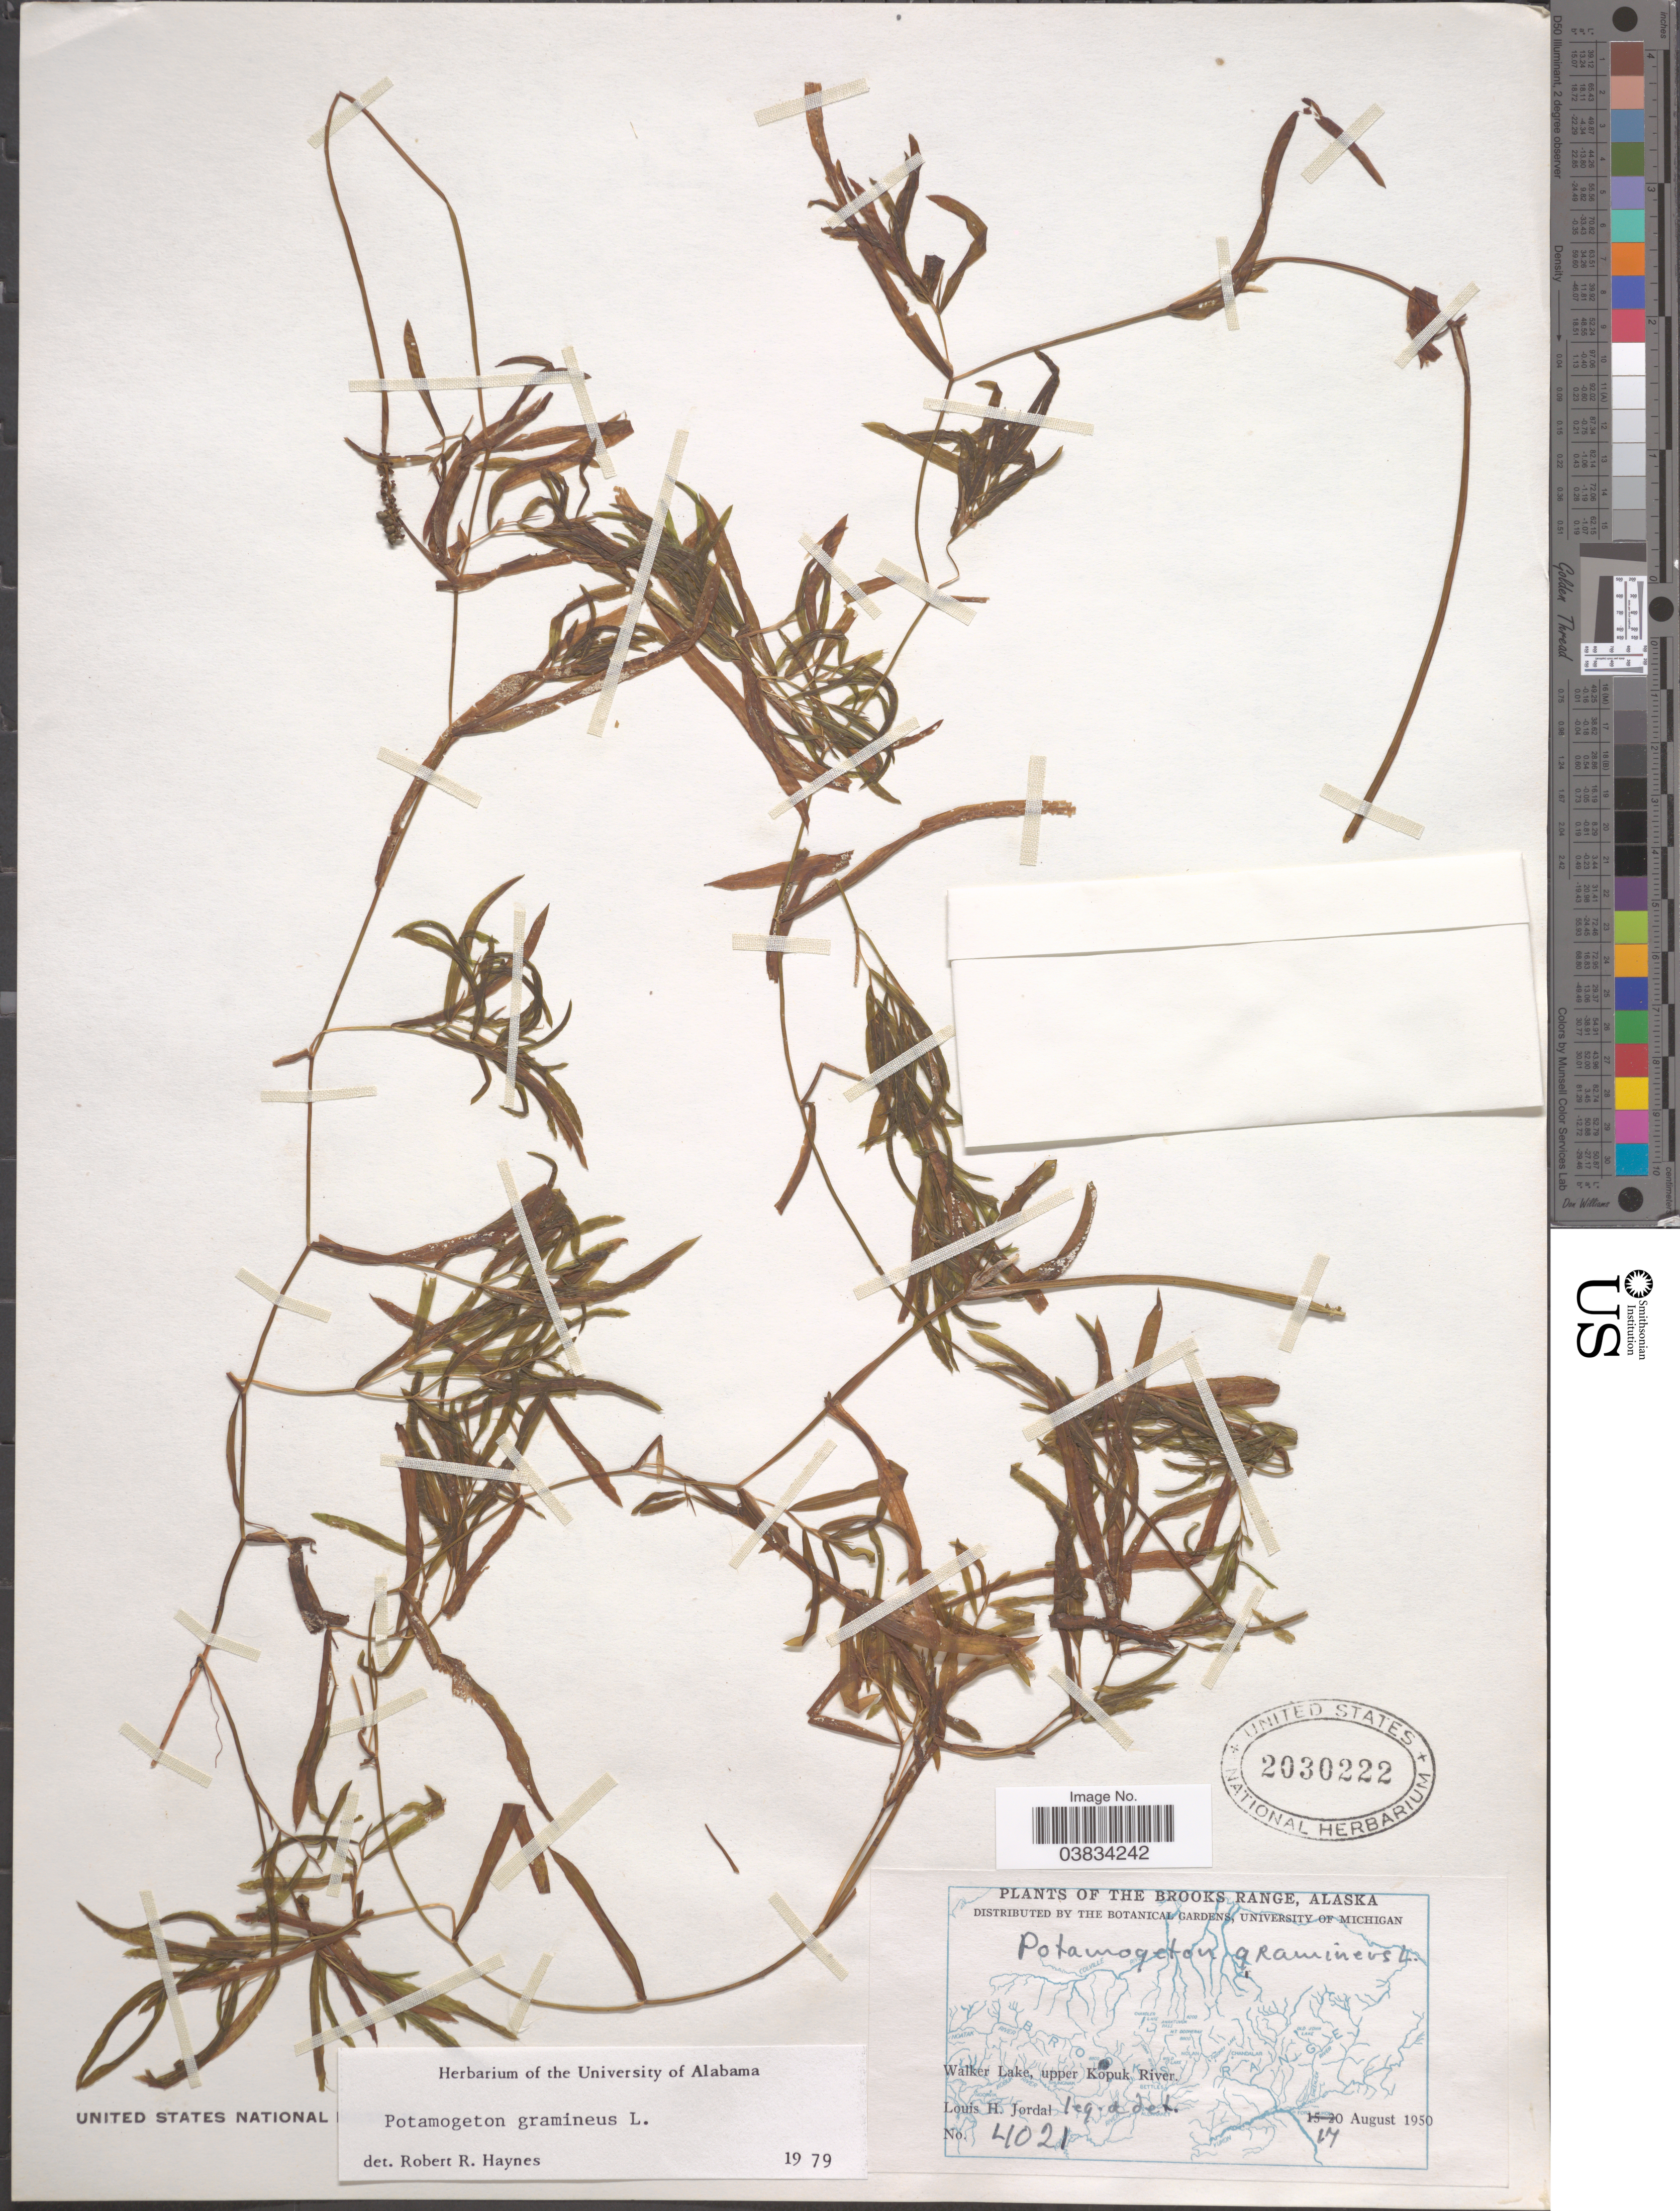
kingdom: Plantae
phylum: Tracheophyta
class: Liliopsida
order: Alismatales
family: Potamogetonaceae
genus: Potamogeton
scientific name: Potamogeton gramineus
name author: L.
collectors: L. Jordal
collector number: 4021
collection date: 1950-08-17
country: United States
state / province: Alaska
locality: The Brooks Range. Walker Lake, upper Kopuk River.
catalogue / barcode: US 2030222